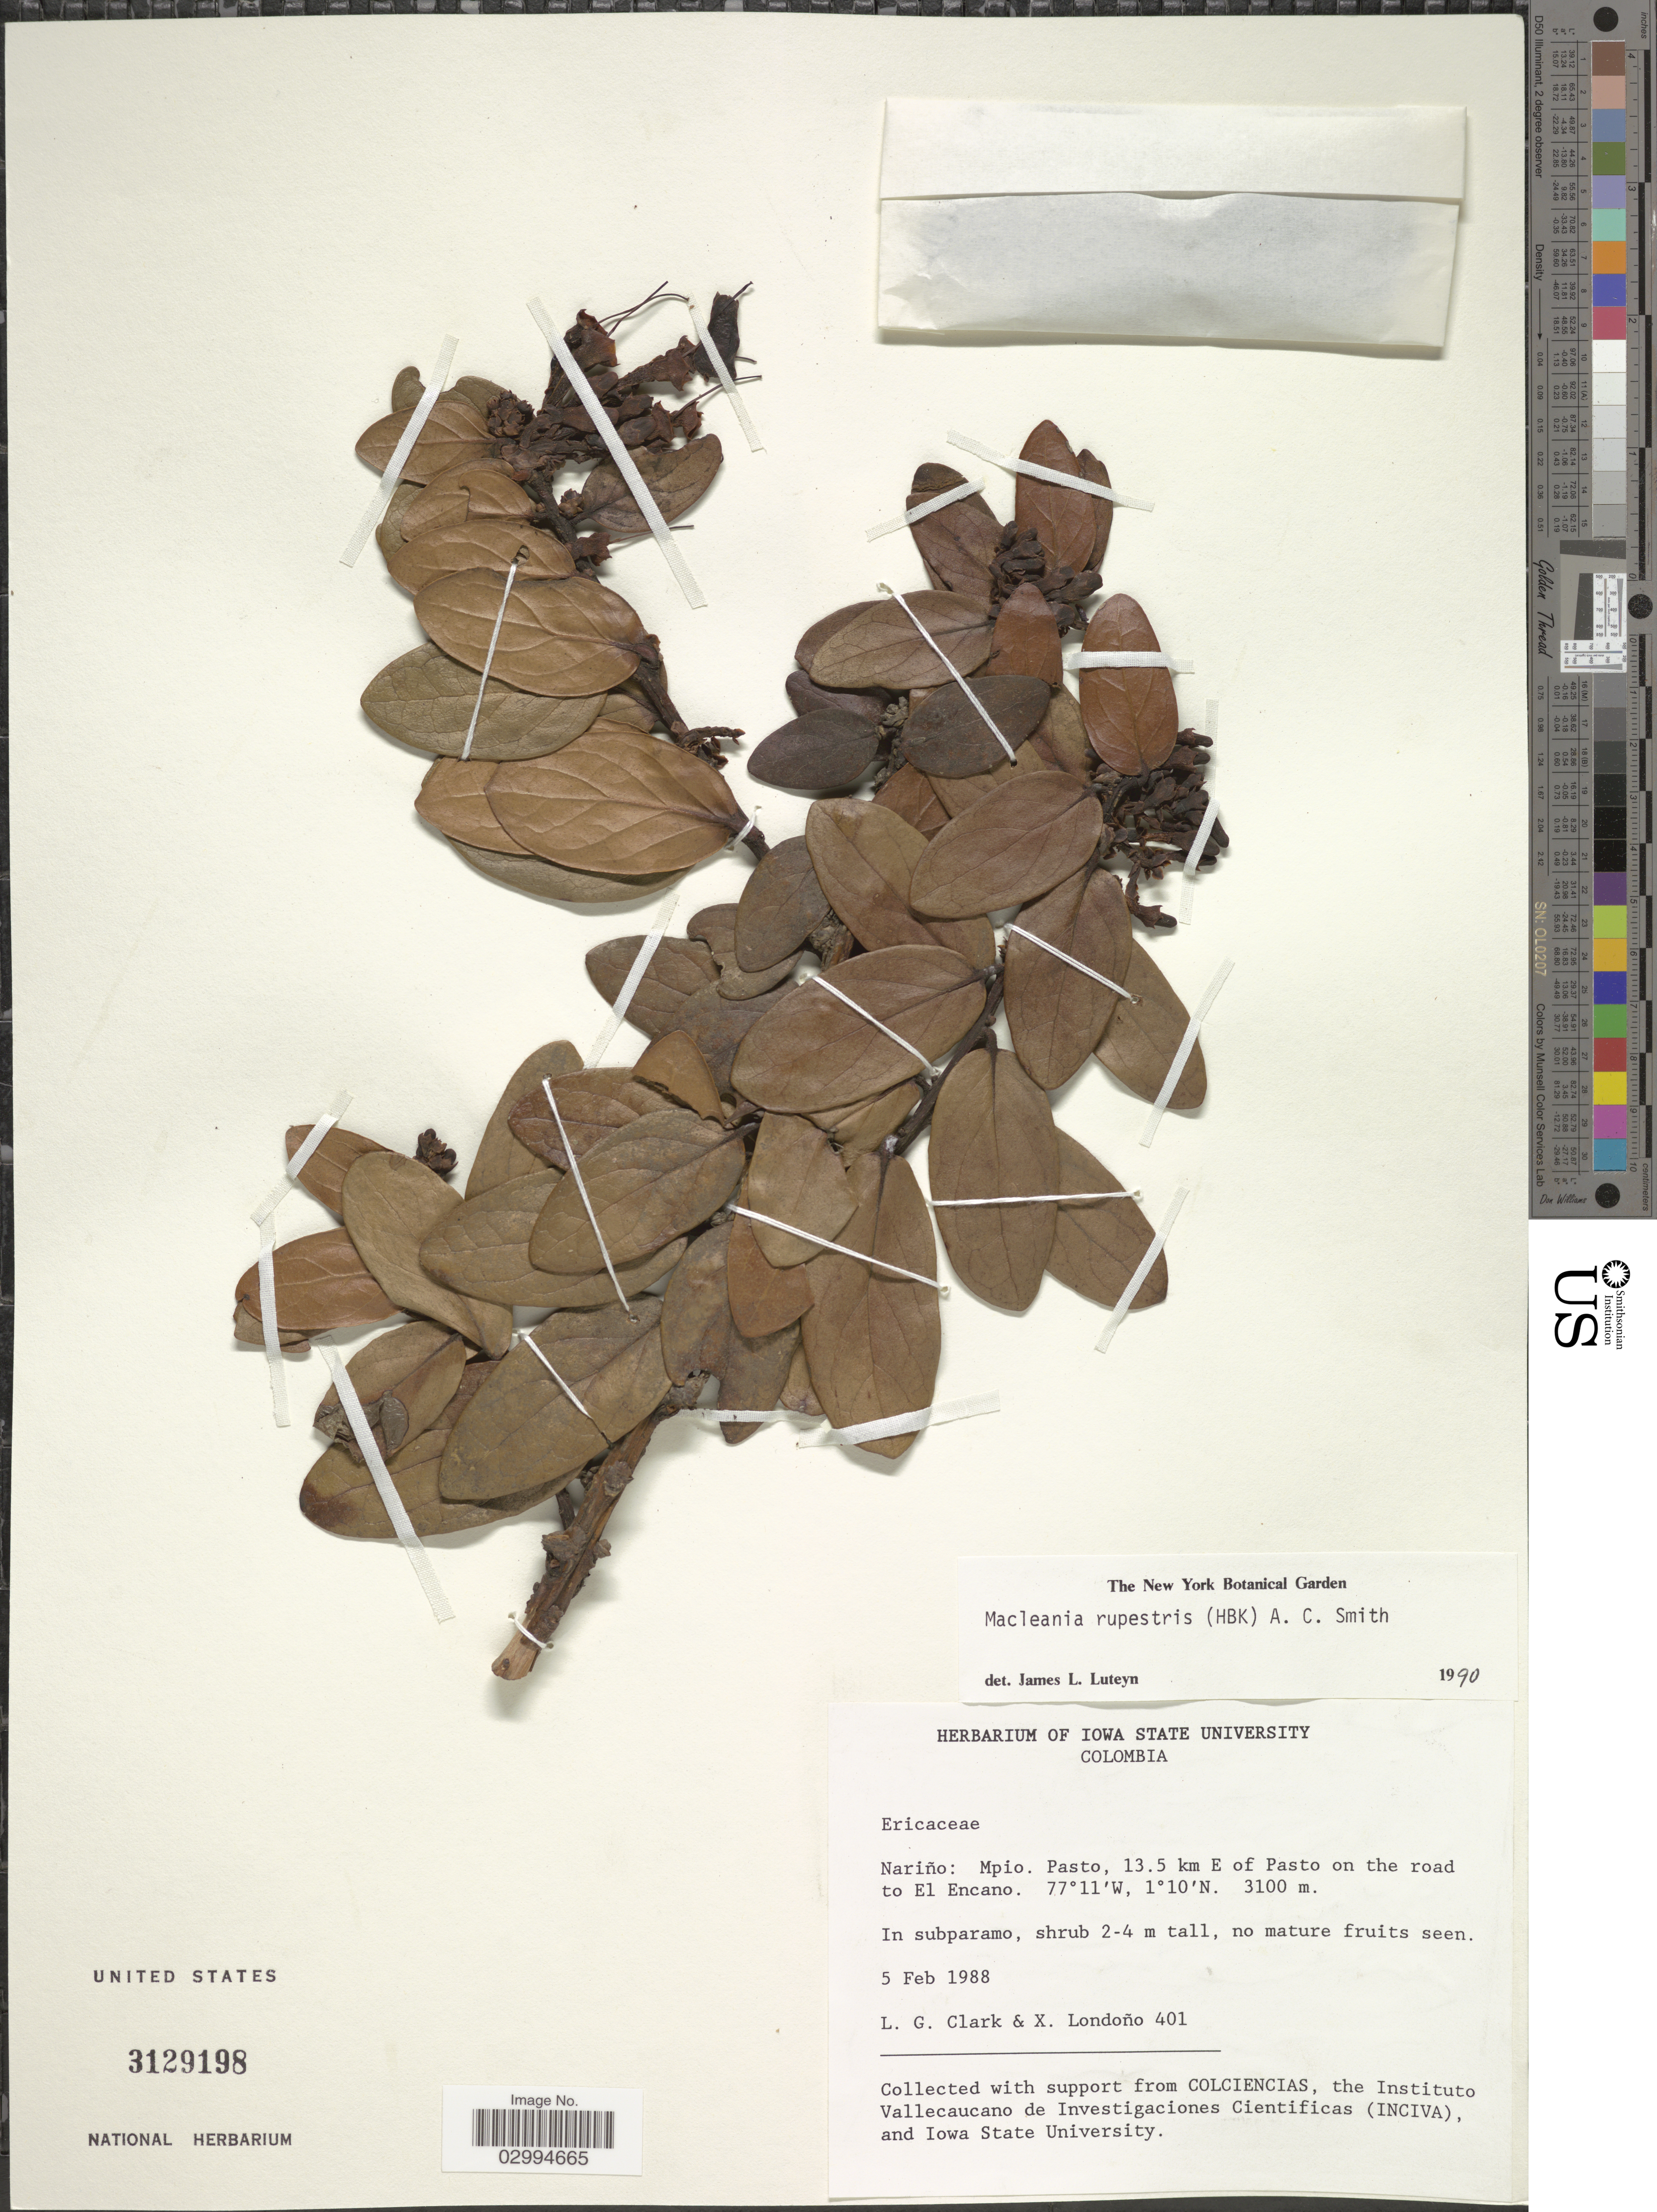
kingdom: Plantae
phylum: Tracheophyta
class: Magnoliopsida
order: Ericales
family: Ericaceae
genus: Macleania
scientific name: Macleania rupestris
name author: (Kunth) A.C. Sm.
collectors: L. G. Clark & X. Londoño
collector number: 401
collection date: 1988-02-05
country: Colombia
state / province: Nariño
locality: Mpio. Pasto, 13.5 km E of Pasto on the road el El Encano.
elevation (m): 3100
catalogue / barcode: US 3129198